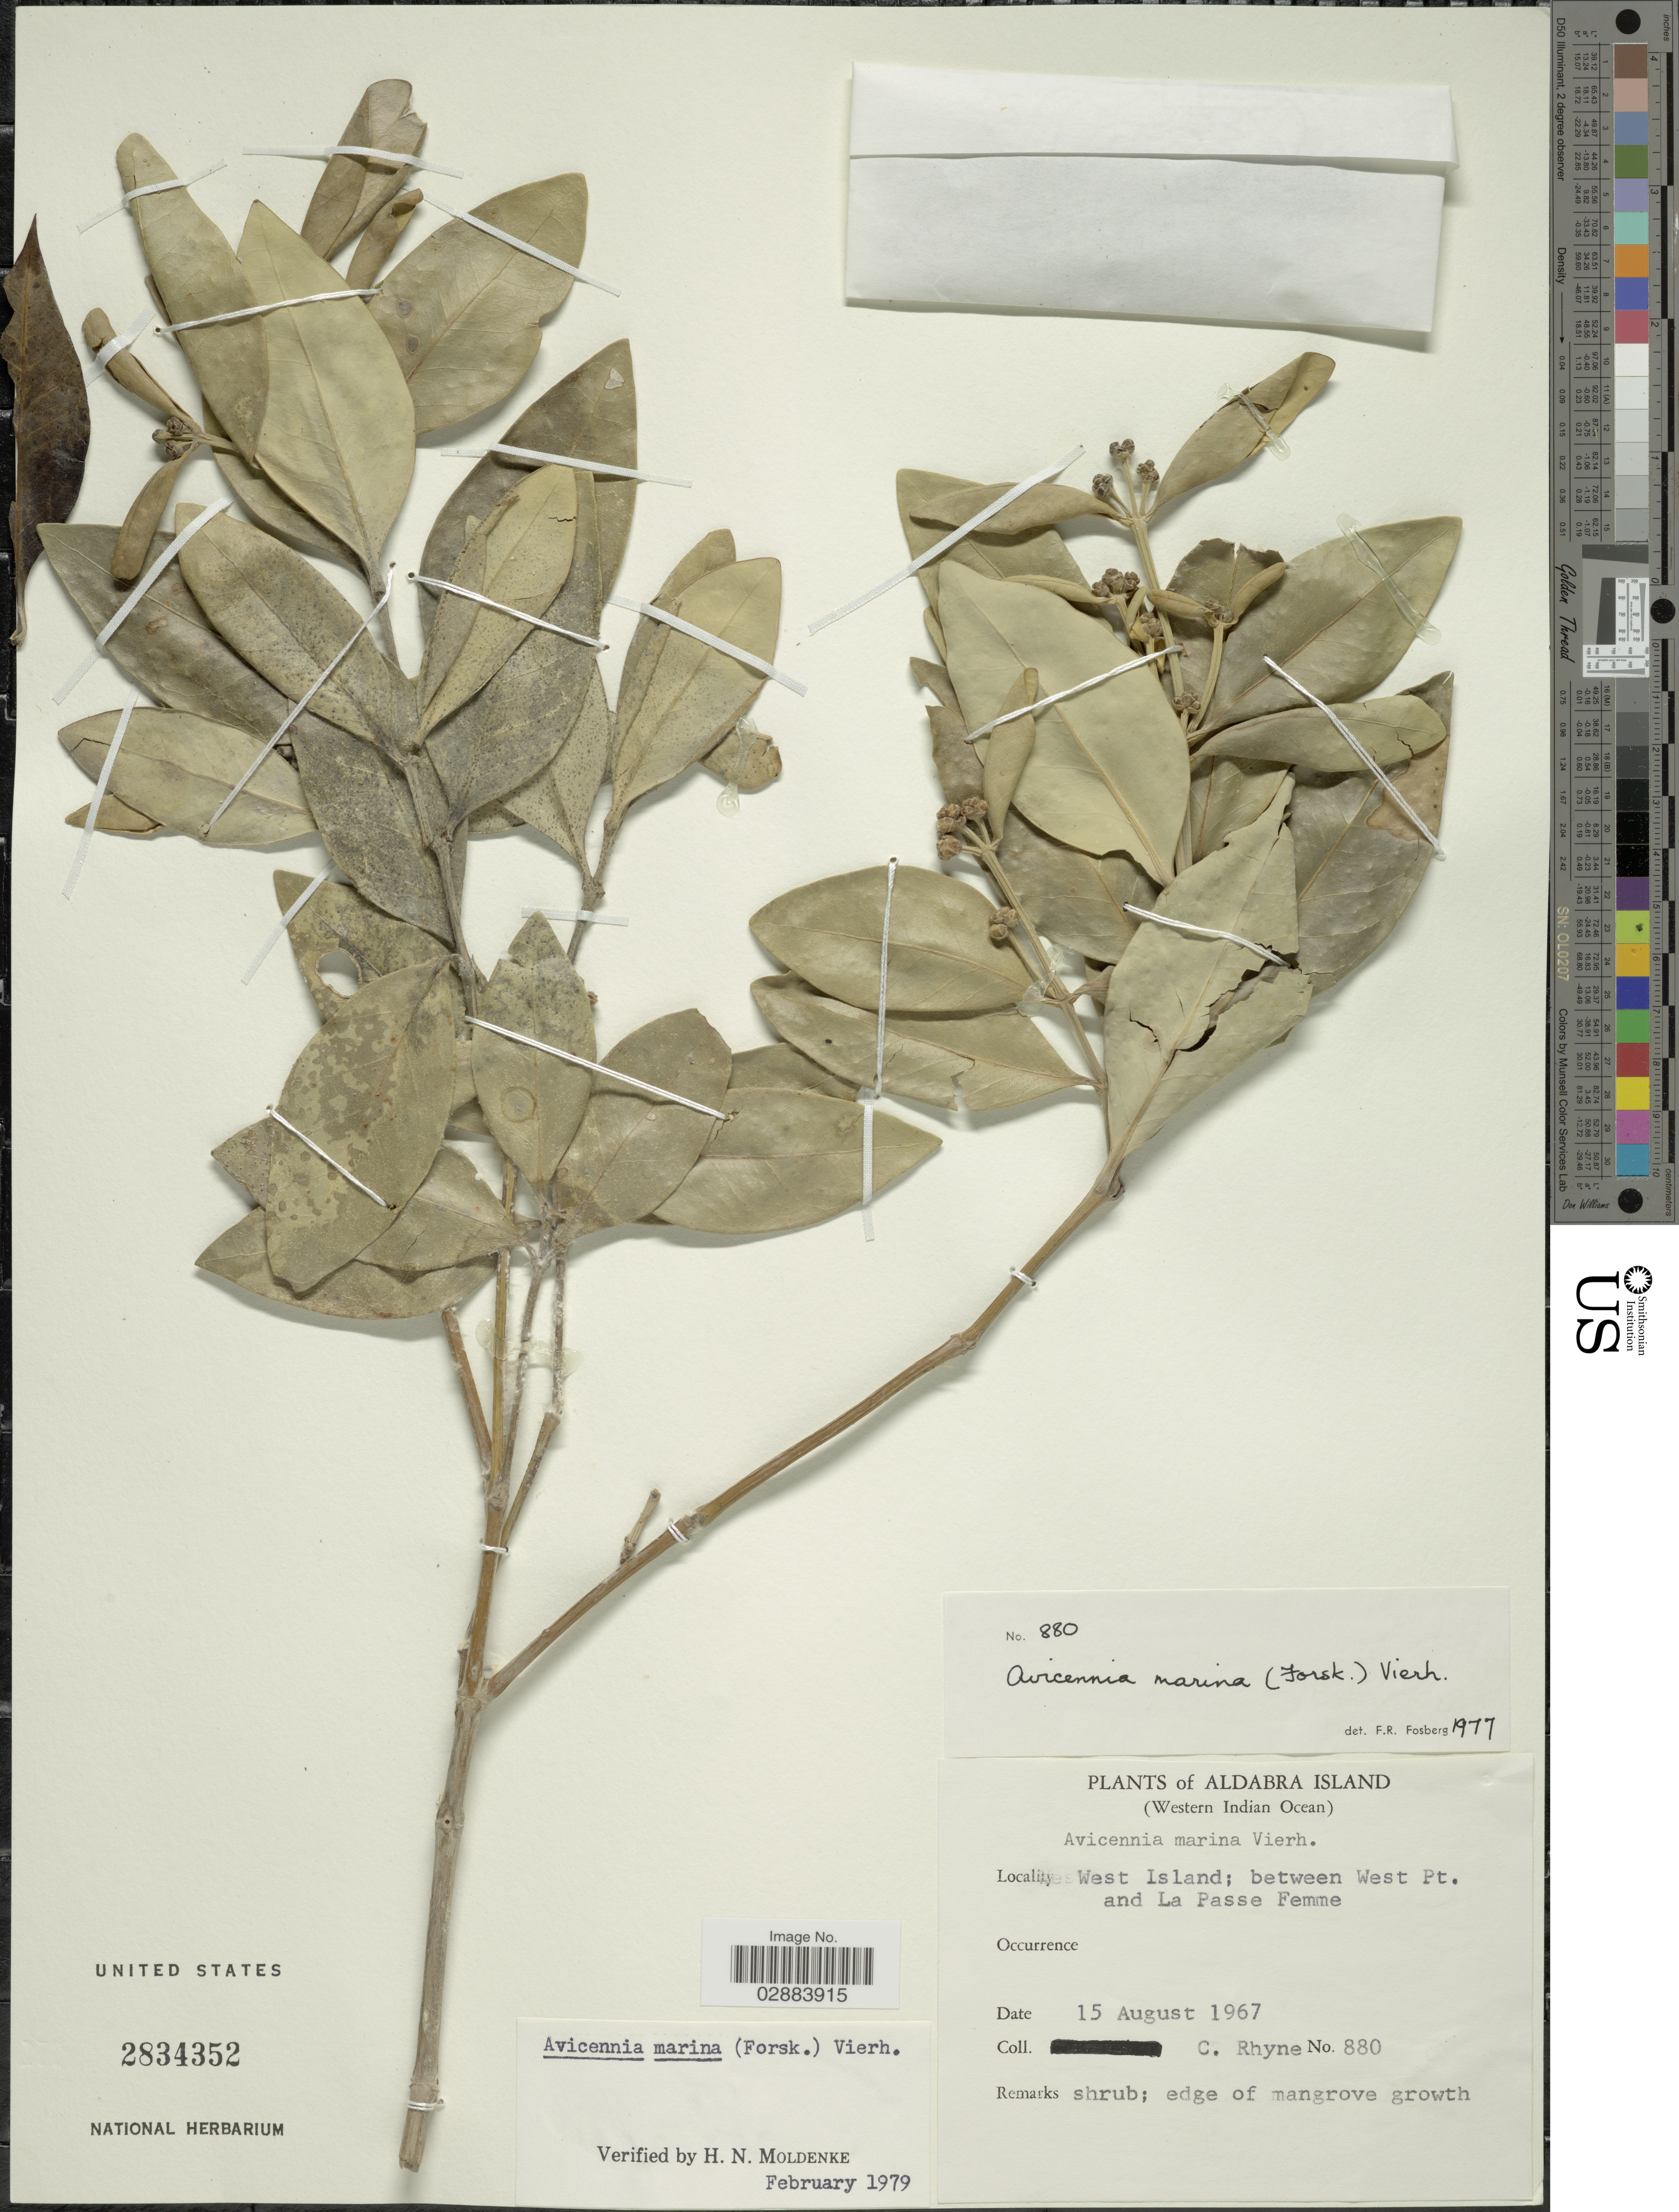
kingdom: Plantae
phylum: Tracheophyta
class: Magnoliopsida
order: Lamiales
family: Acanthaceae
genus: Avicennia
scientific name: Avicennia marina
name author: (Forssk.) Vierh.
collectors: C. Rhyne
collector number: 880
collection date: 1967-08-15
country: Seychelles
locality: Aldabra Island (Western Indian Ocean). West Island: between West Pt. and La Passe Femme.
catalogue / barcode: US 2834352